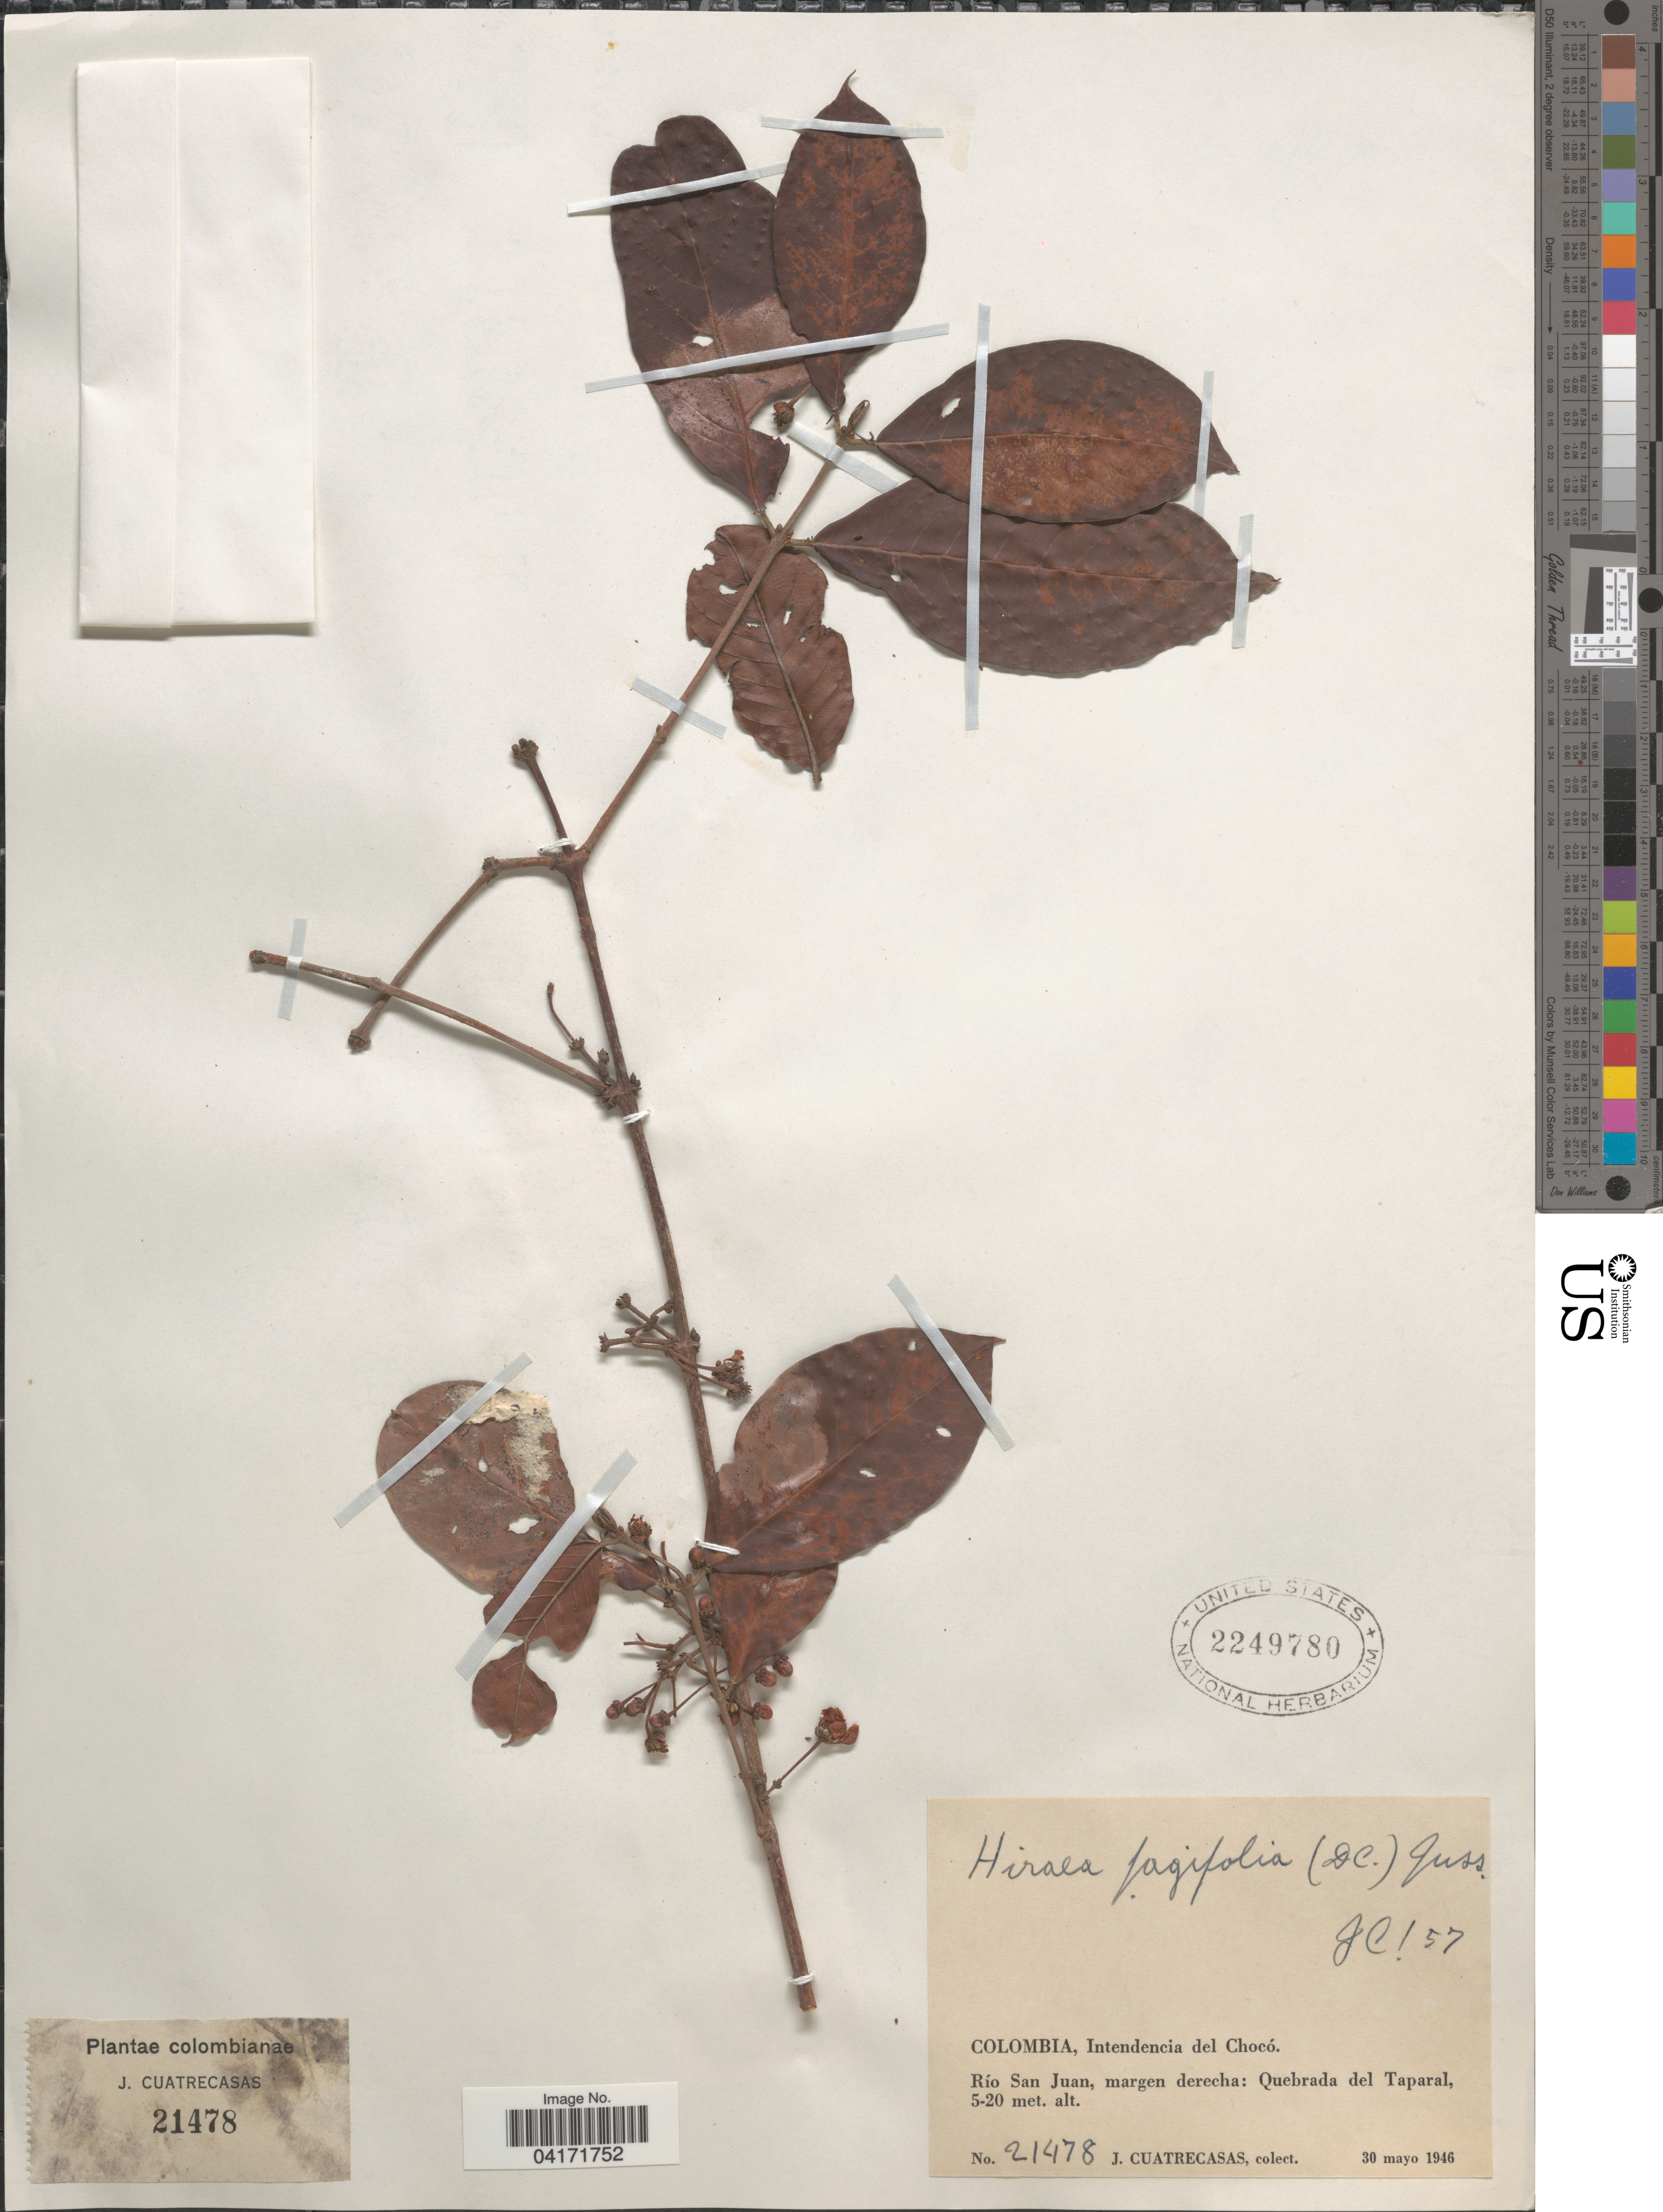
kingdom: Plantae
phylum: Tracheophyta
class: Magnoliopsida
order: Malpighiales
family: Malpighiaceae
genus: Hiraea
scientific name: Hiraea fagifolia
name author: (DC.) A. Juss.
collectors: J. Cuatrecasas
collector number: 21478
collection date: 1946-05-30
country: Colombia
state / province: Chocó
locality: Intendencia del Chocó. Río San Juan, margen derecha: Quebrada del Taparal.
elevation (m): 5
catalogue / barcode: US 2249780